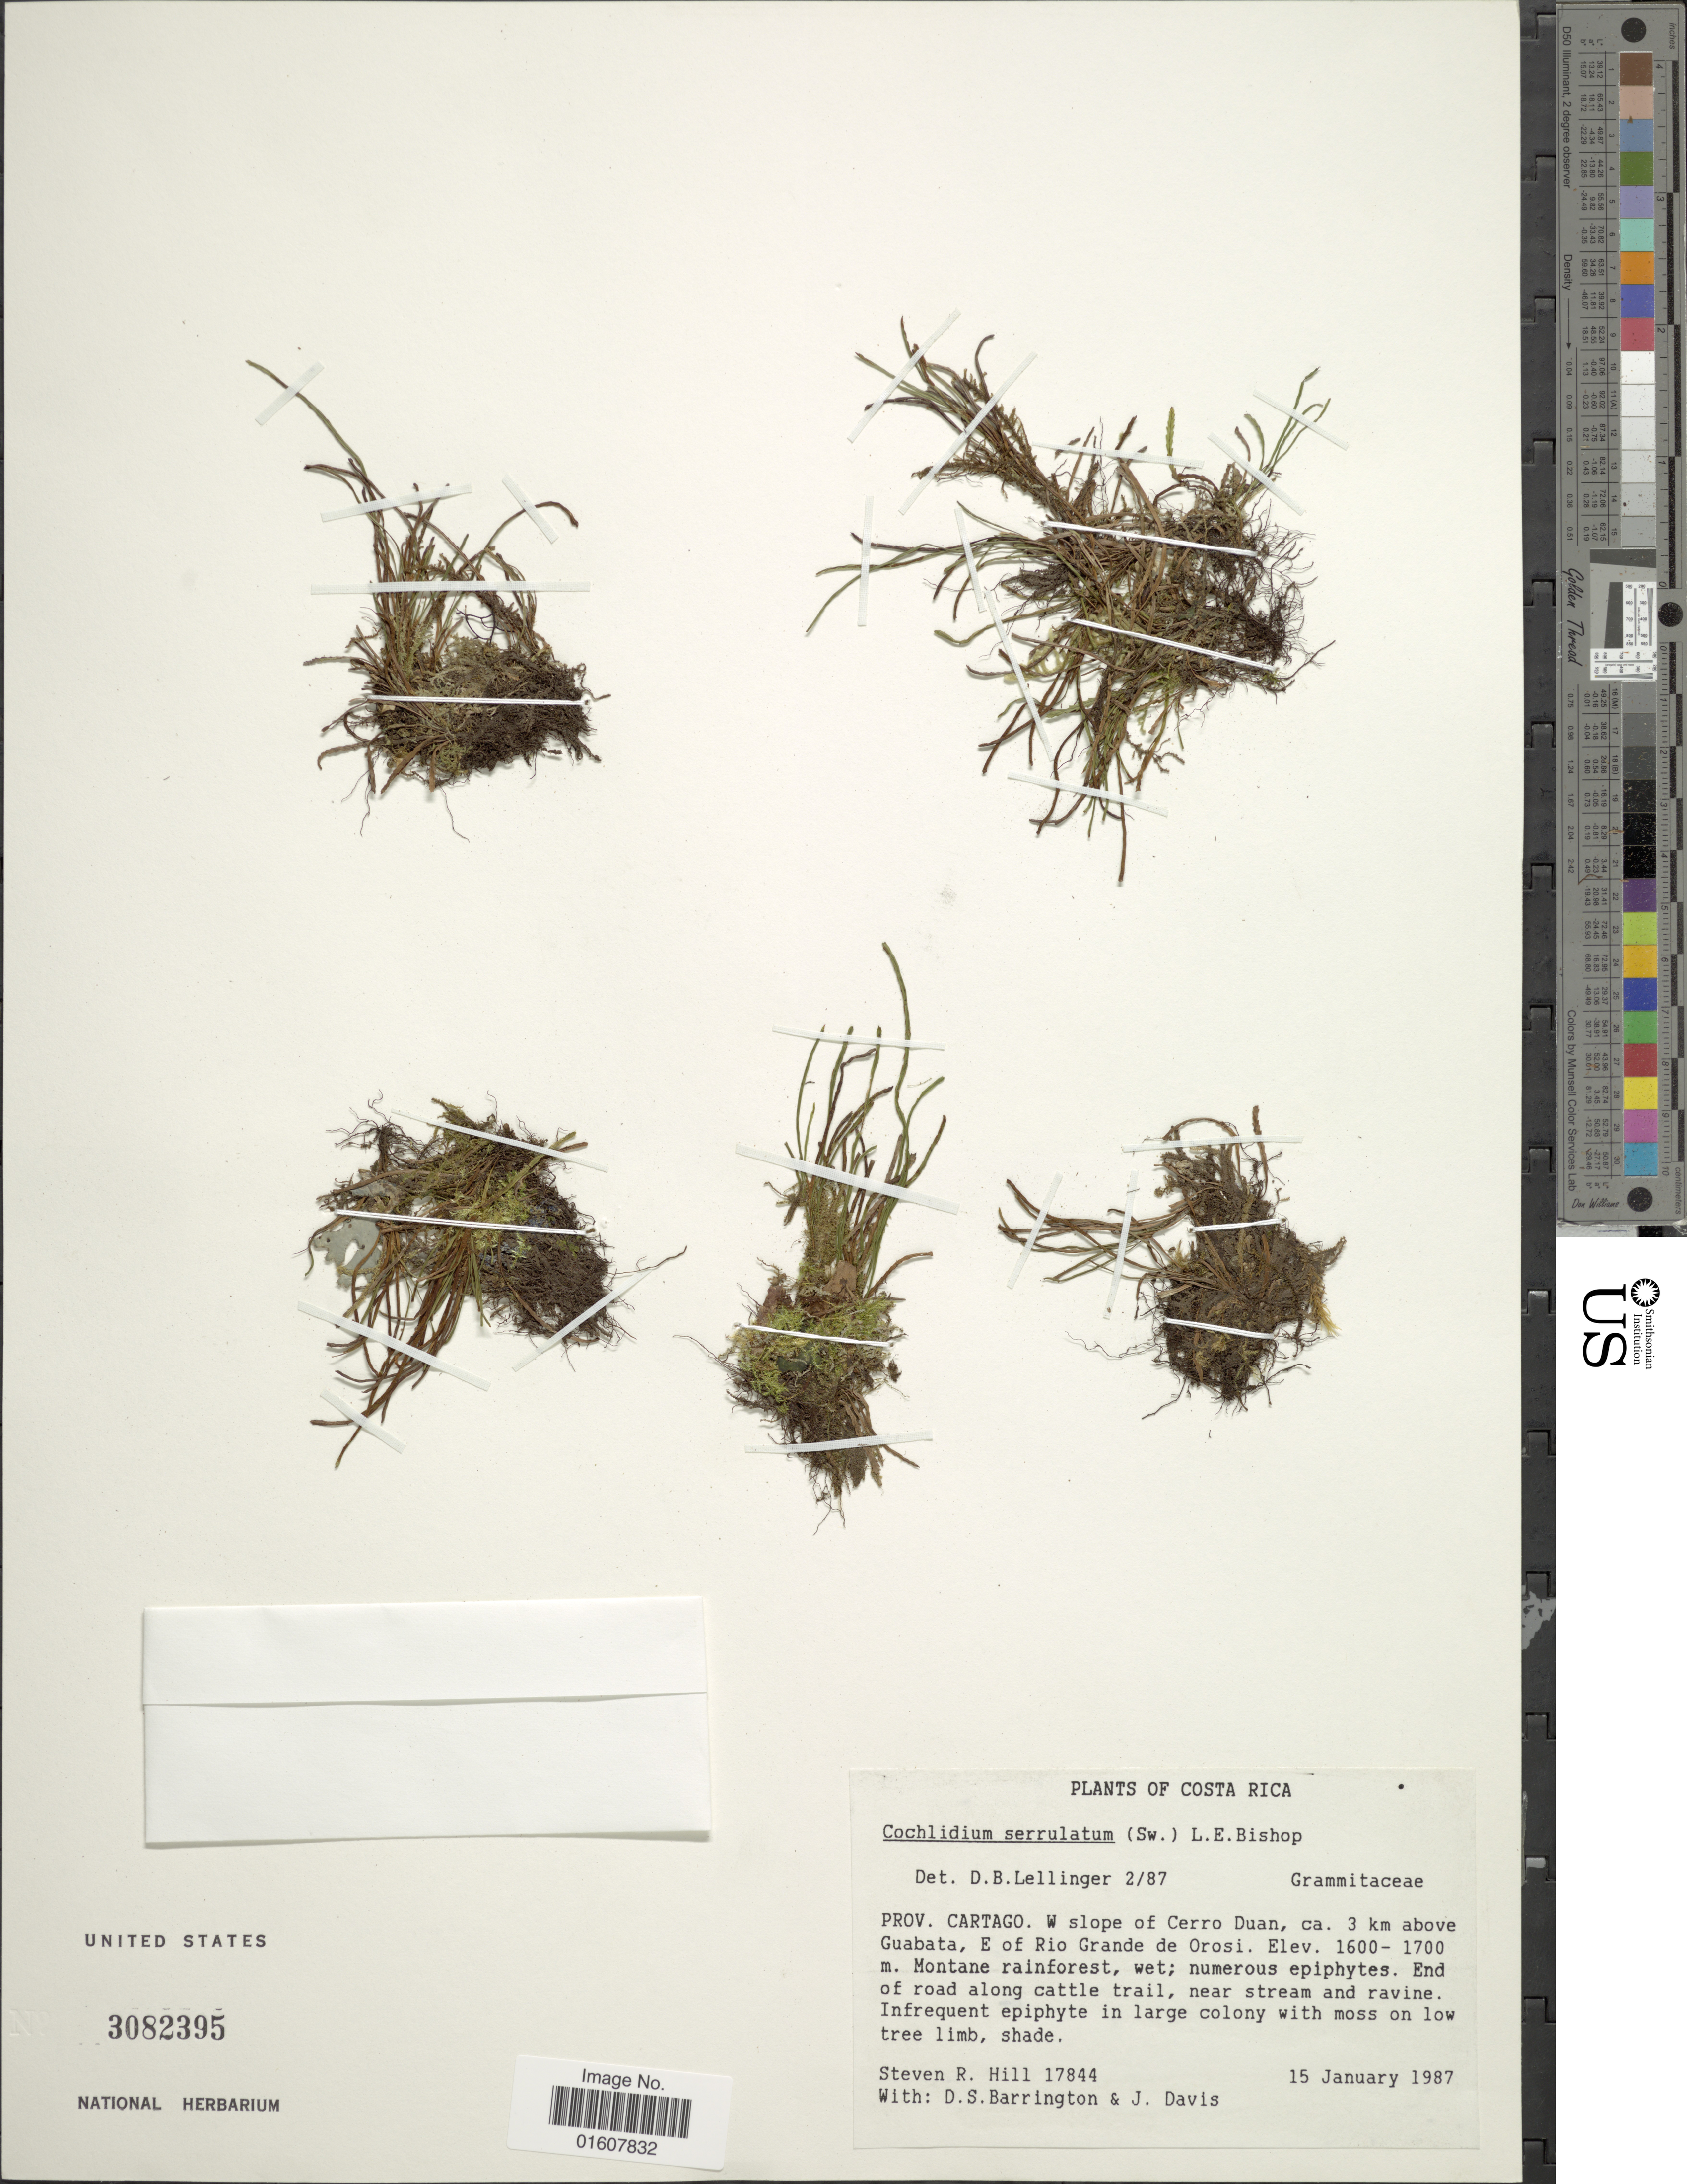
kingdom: Plantae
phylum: Tracheophyta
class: Polypodiopsida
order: Polypodiales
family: Polypodiaceae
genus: Cochlidium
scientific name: Cochlidium serrulatum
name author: (Sw.) L.E. Bishop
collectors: S. R. Hill, D. S. Barrington & J. Davis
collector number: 17844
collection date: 1987-01-15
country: Costa Rica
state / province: Cartago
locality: W slope of Cerro Duan, ca. 3 km above Guabata, E of Rio Grande de Orosi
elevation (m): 1600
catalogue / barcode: US 3082395